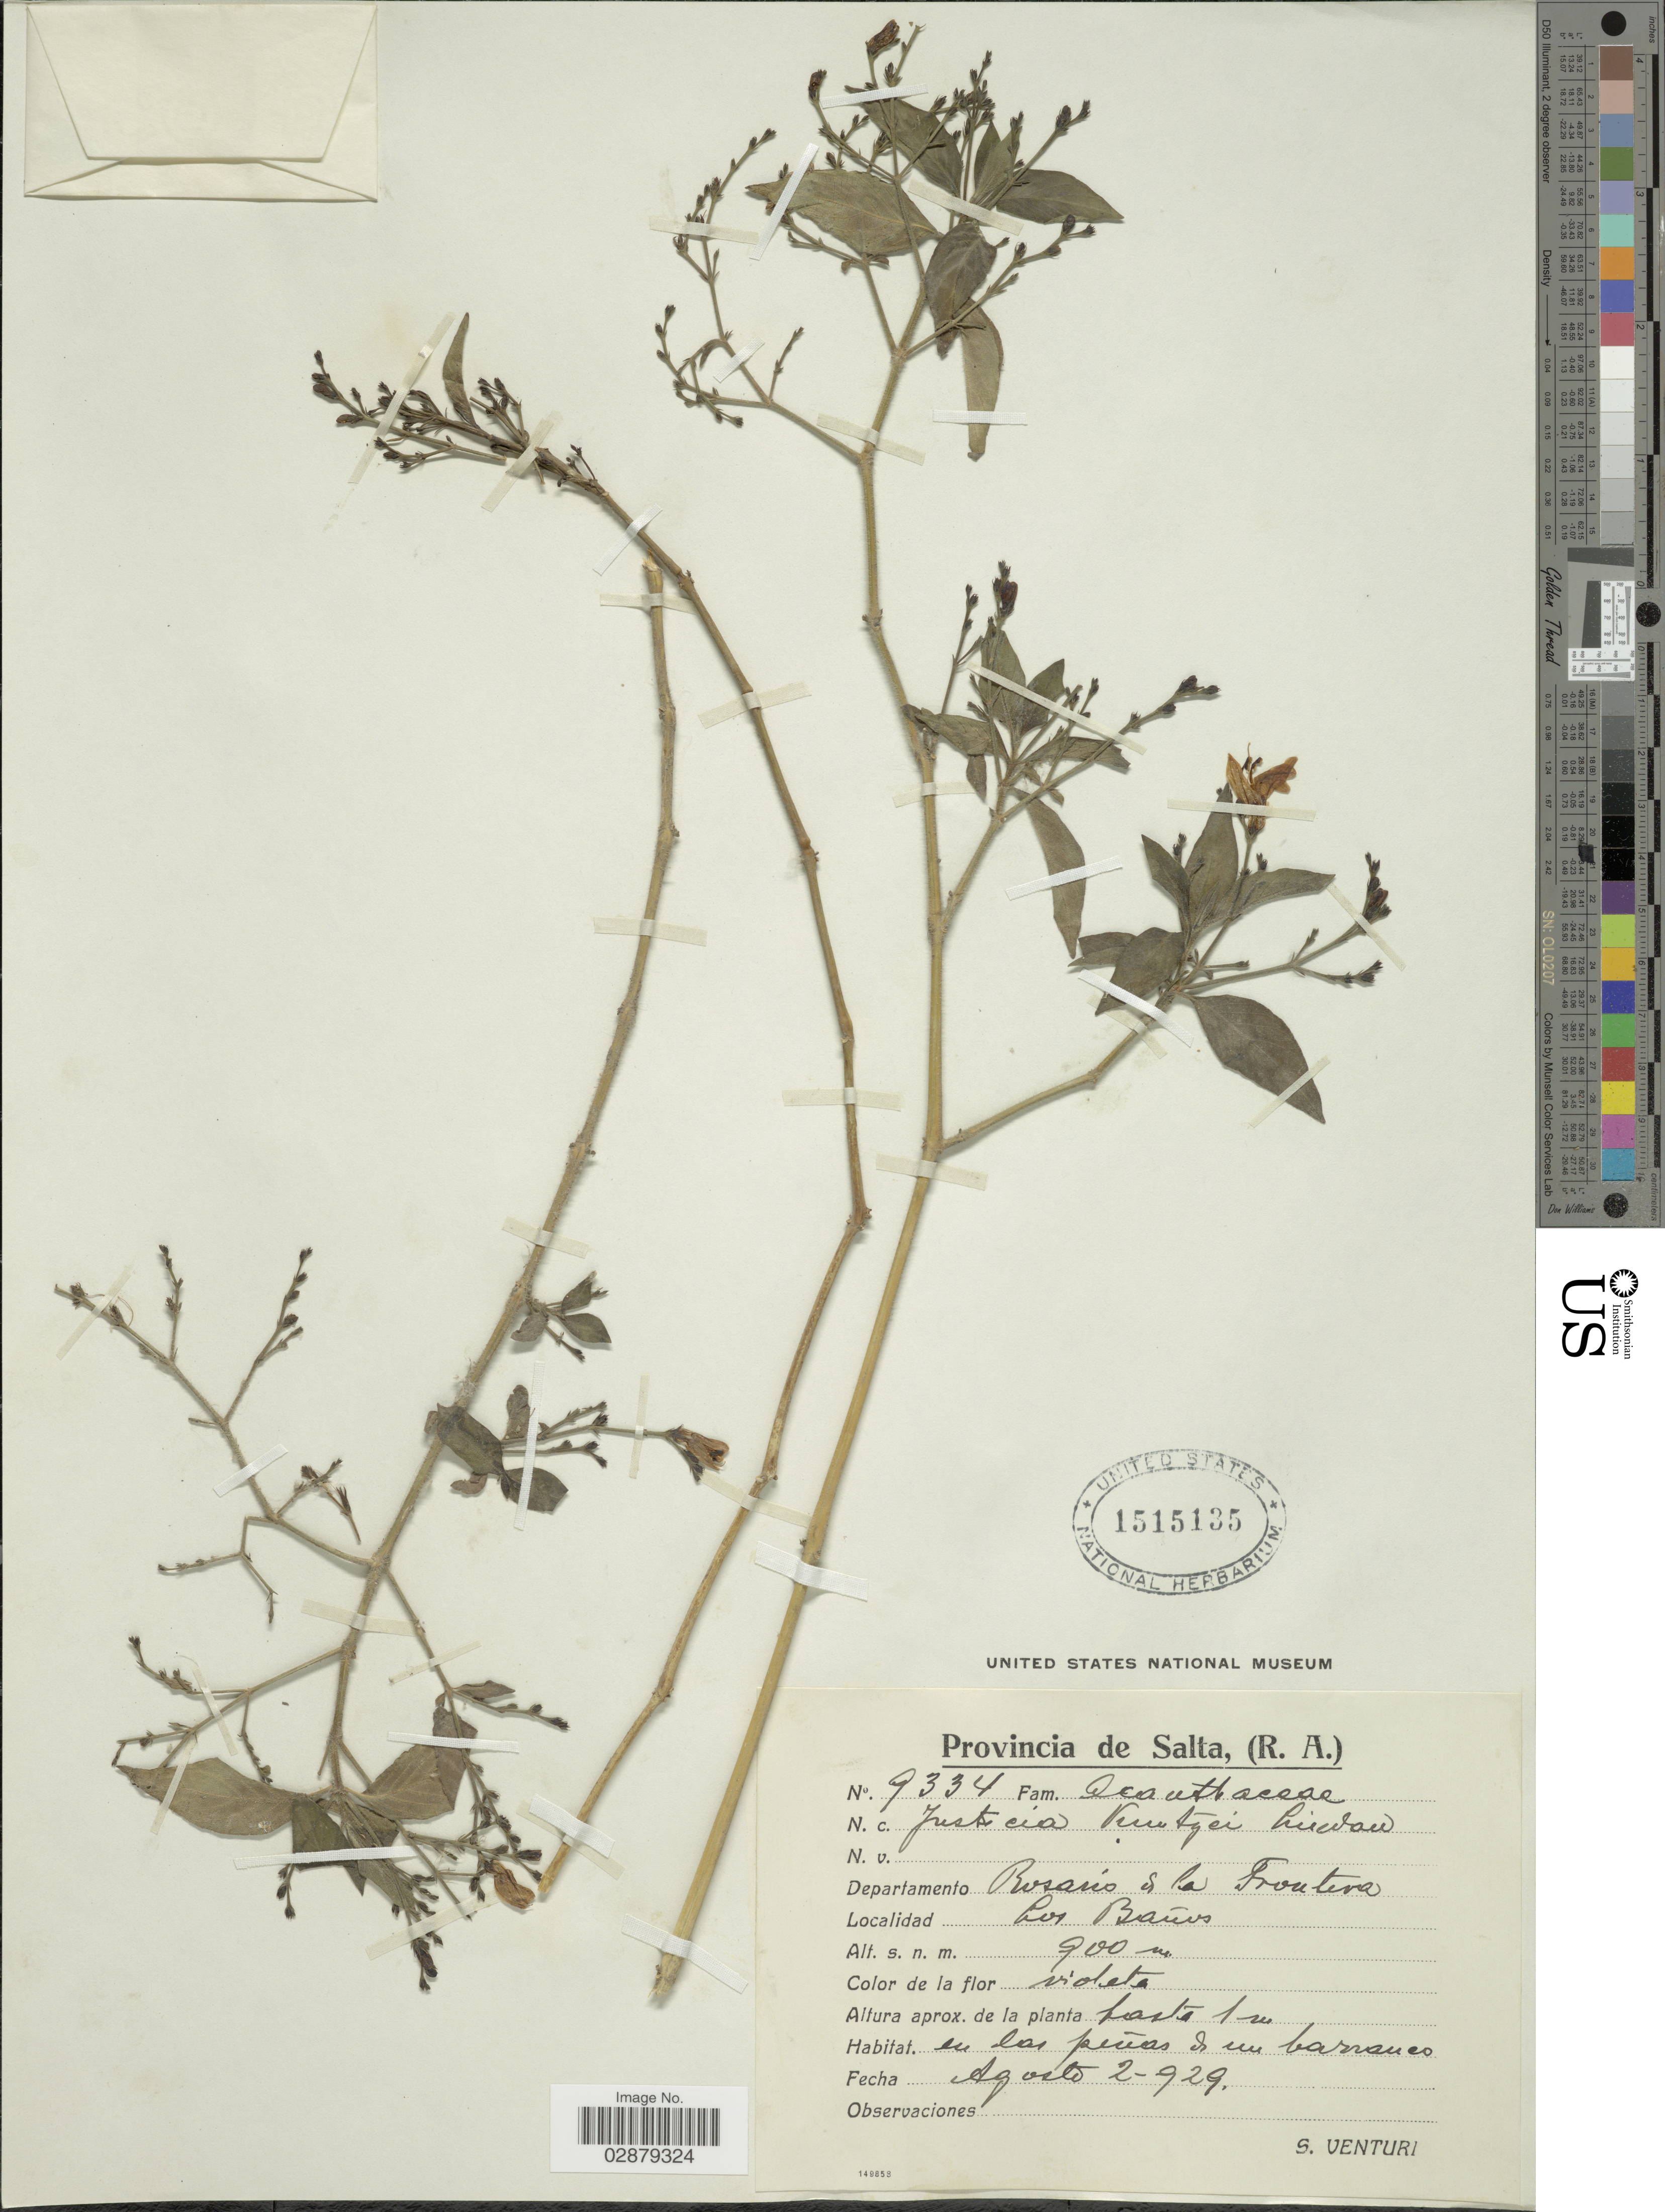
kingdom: Plantae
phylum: Tracheophyta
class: Magnoliopsida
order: Lamiales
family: Acanthaceae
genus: Justicia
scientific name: Justicia kuntzei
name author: Lindau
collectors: S. Venturi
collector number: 9334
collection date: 1929-08-02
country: Argentina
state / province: Salta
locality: (R. A.), Departamento Rosario de la Frontera, Los Baños.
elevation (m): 900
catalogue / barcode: US 1515135